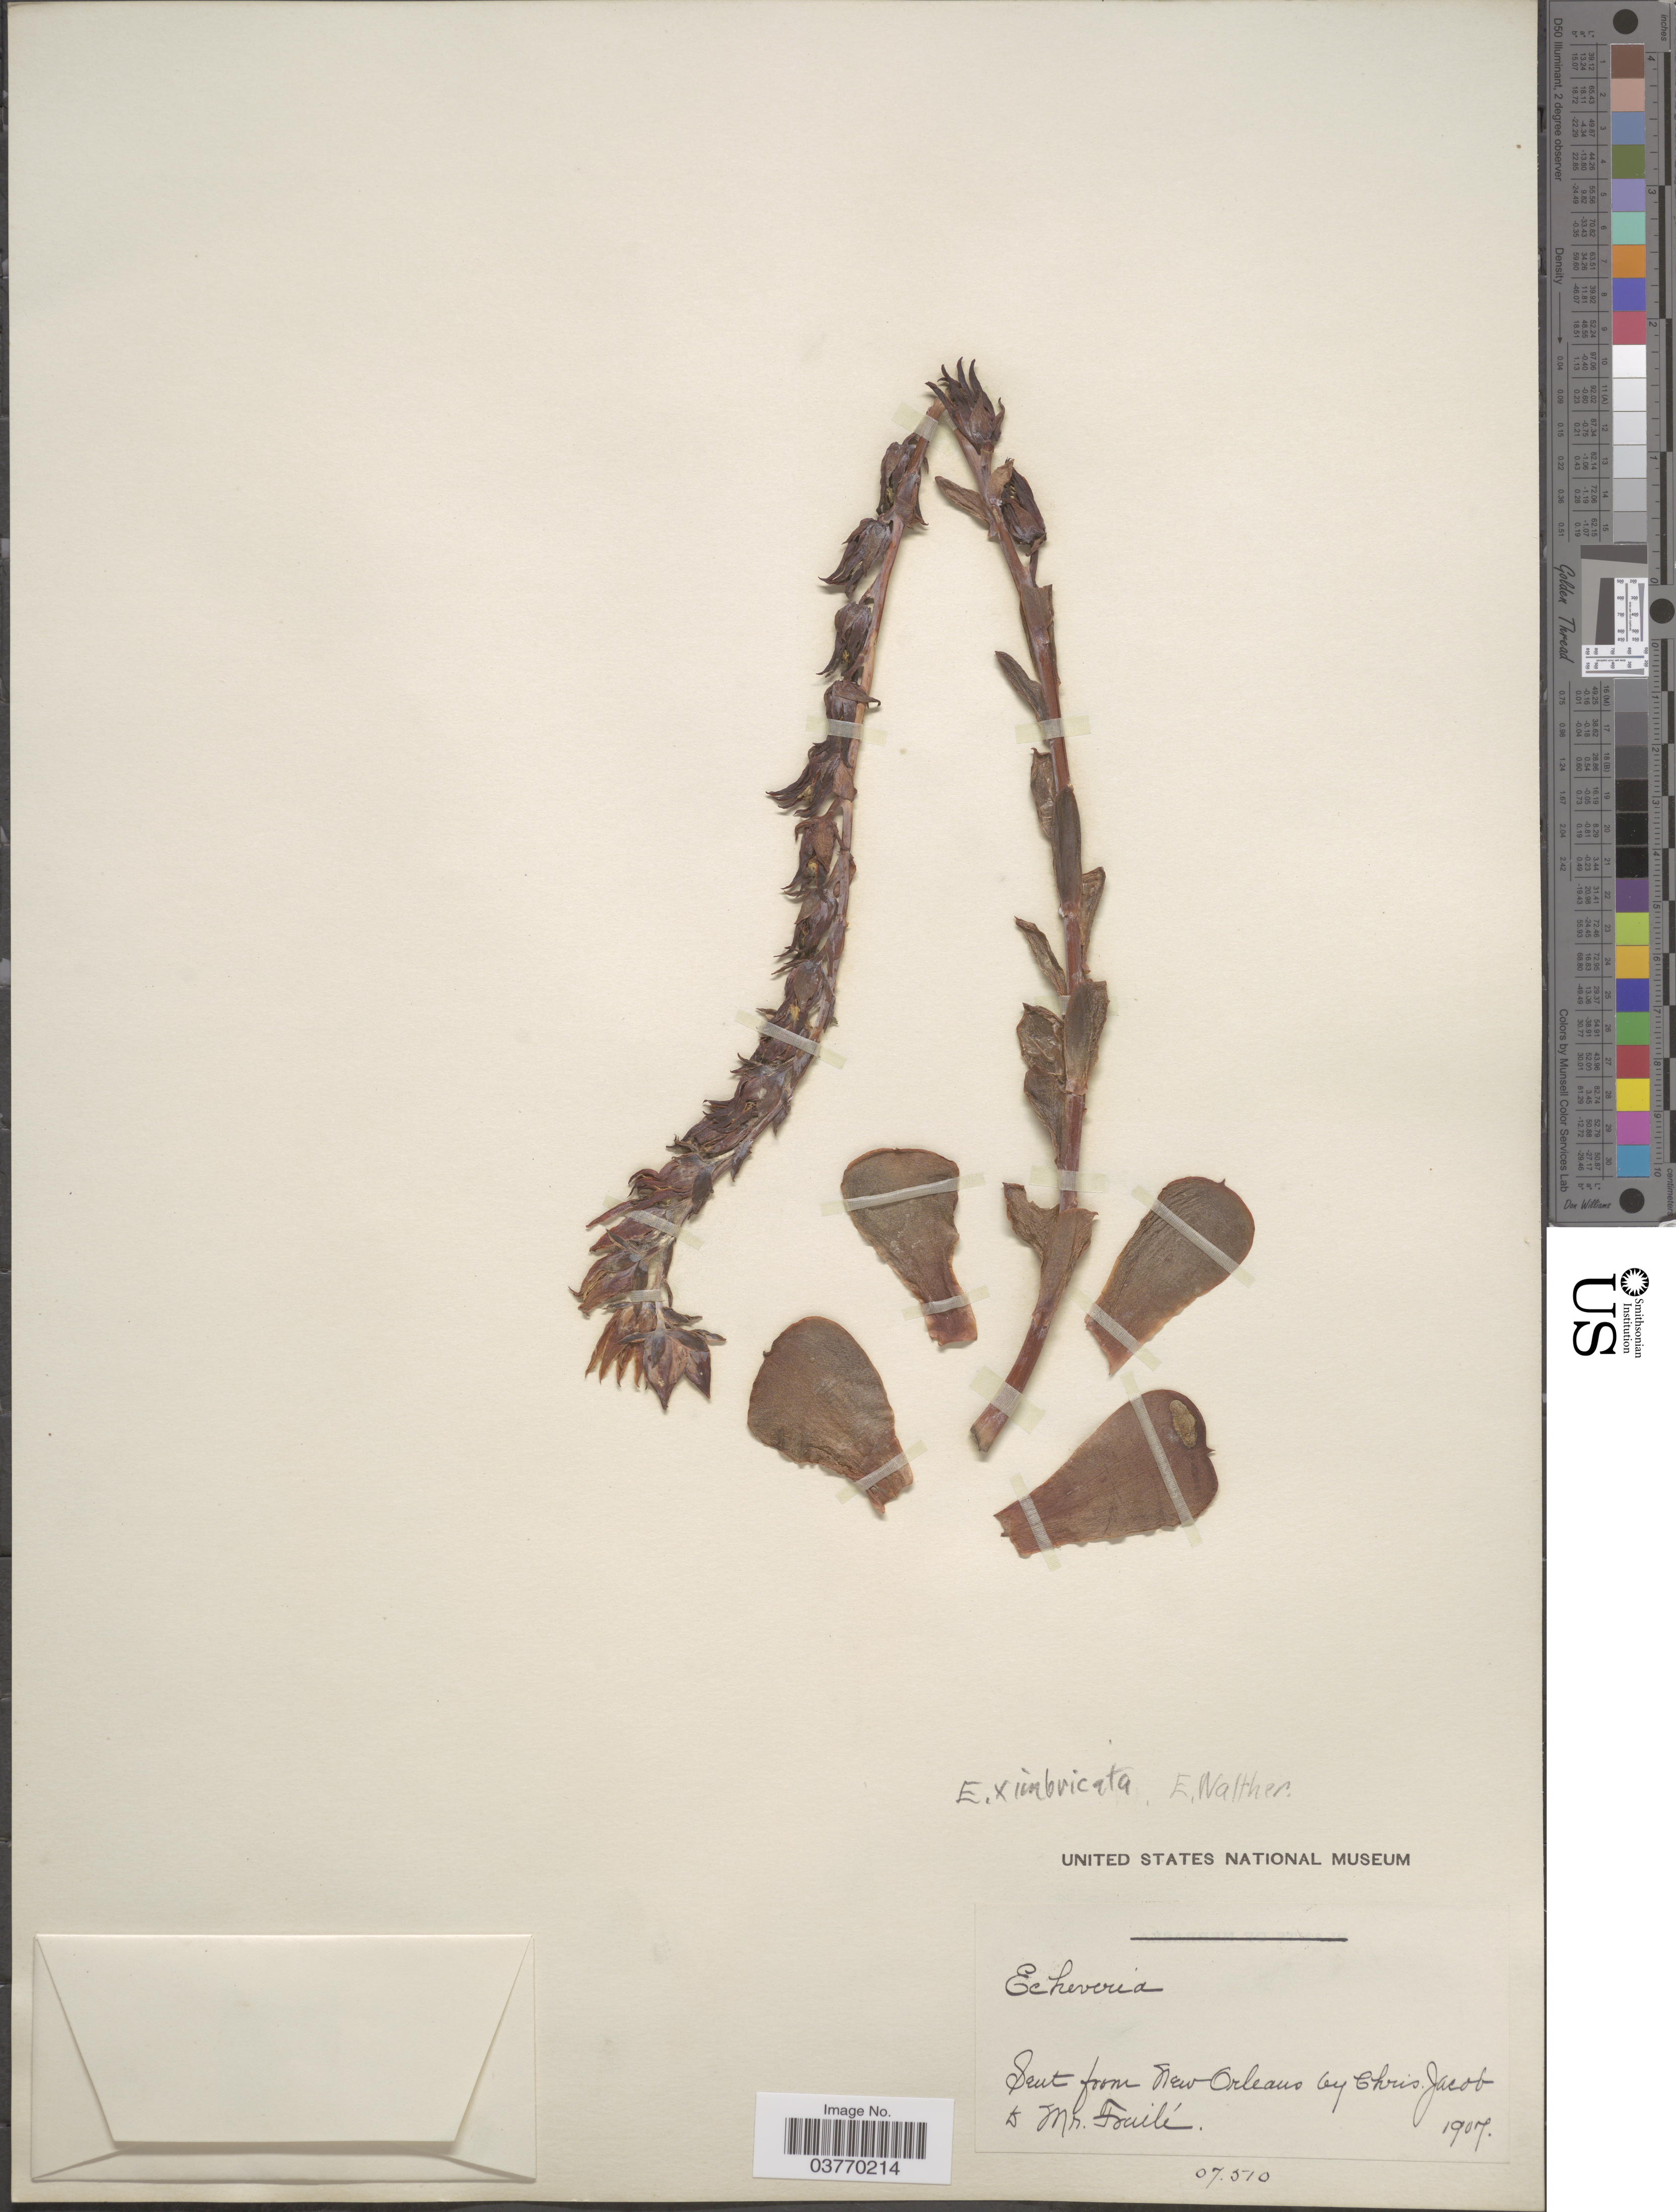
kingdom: Plantae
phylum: Tracheophyta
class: Magnoliopsida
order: Saxifragales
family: Crassulaceae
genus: Echeveria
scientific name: Echeveria x imbricata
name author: Deleuil ex É. Morren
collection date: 1907